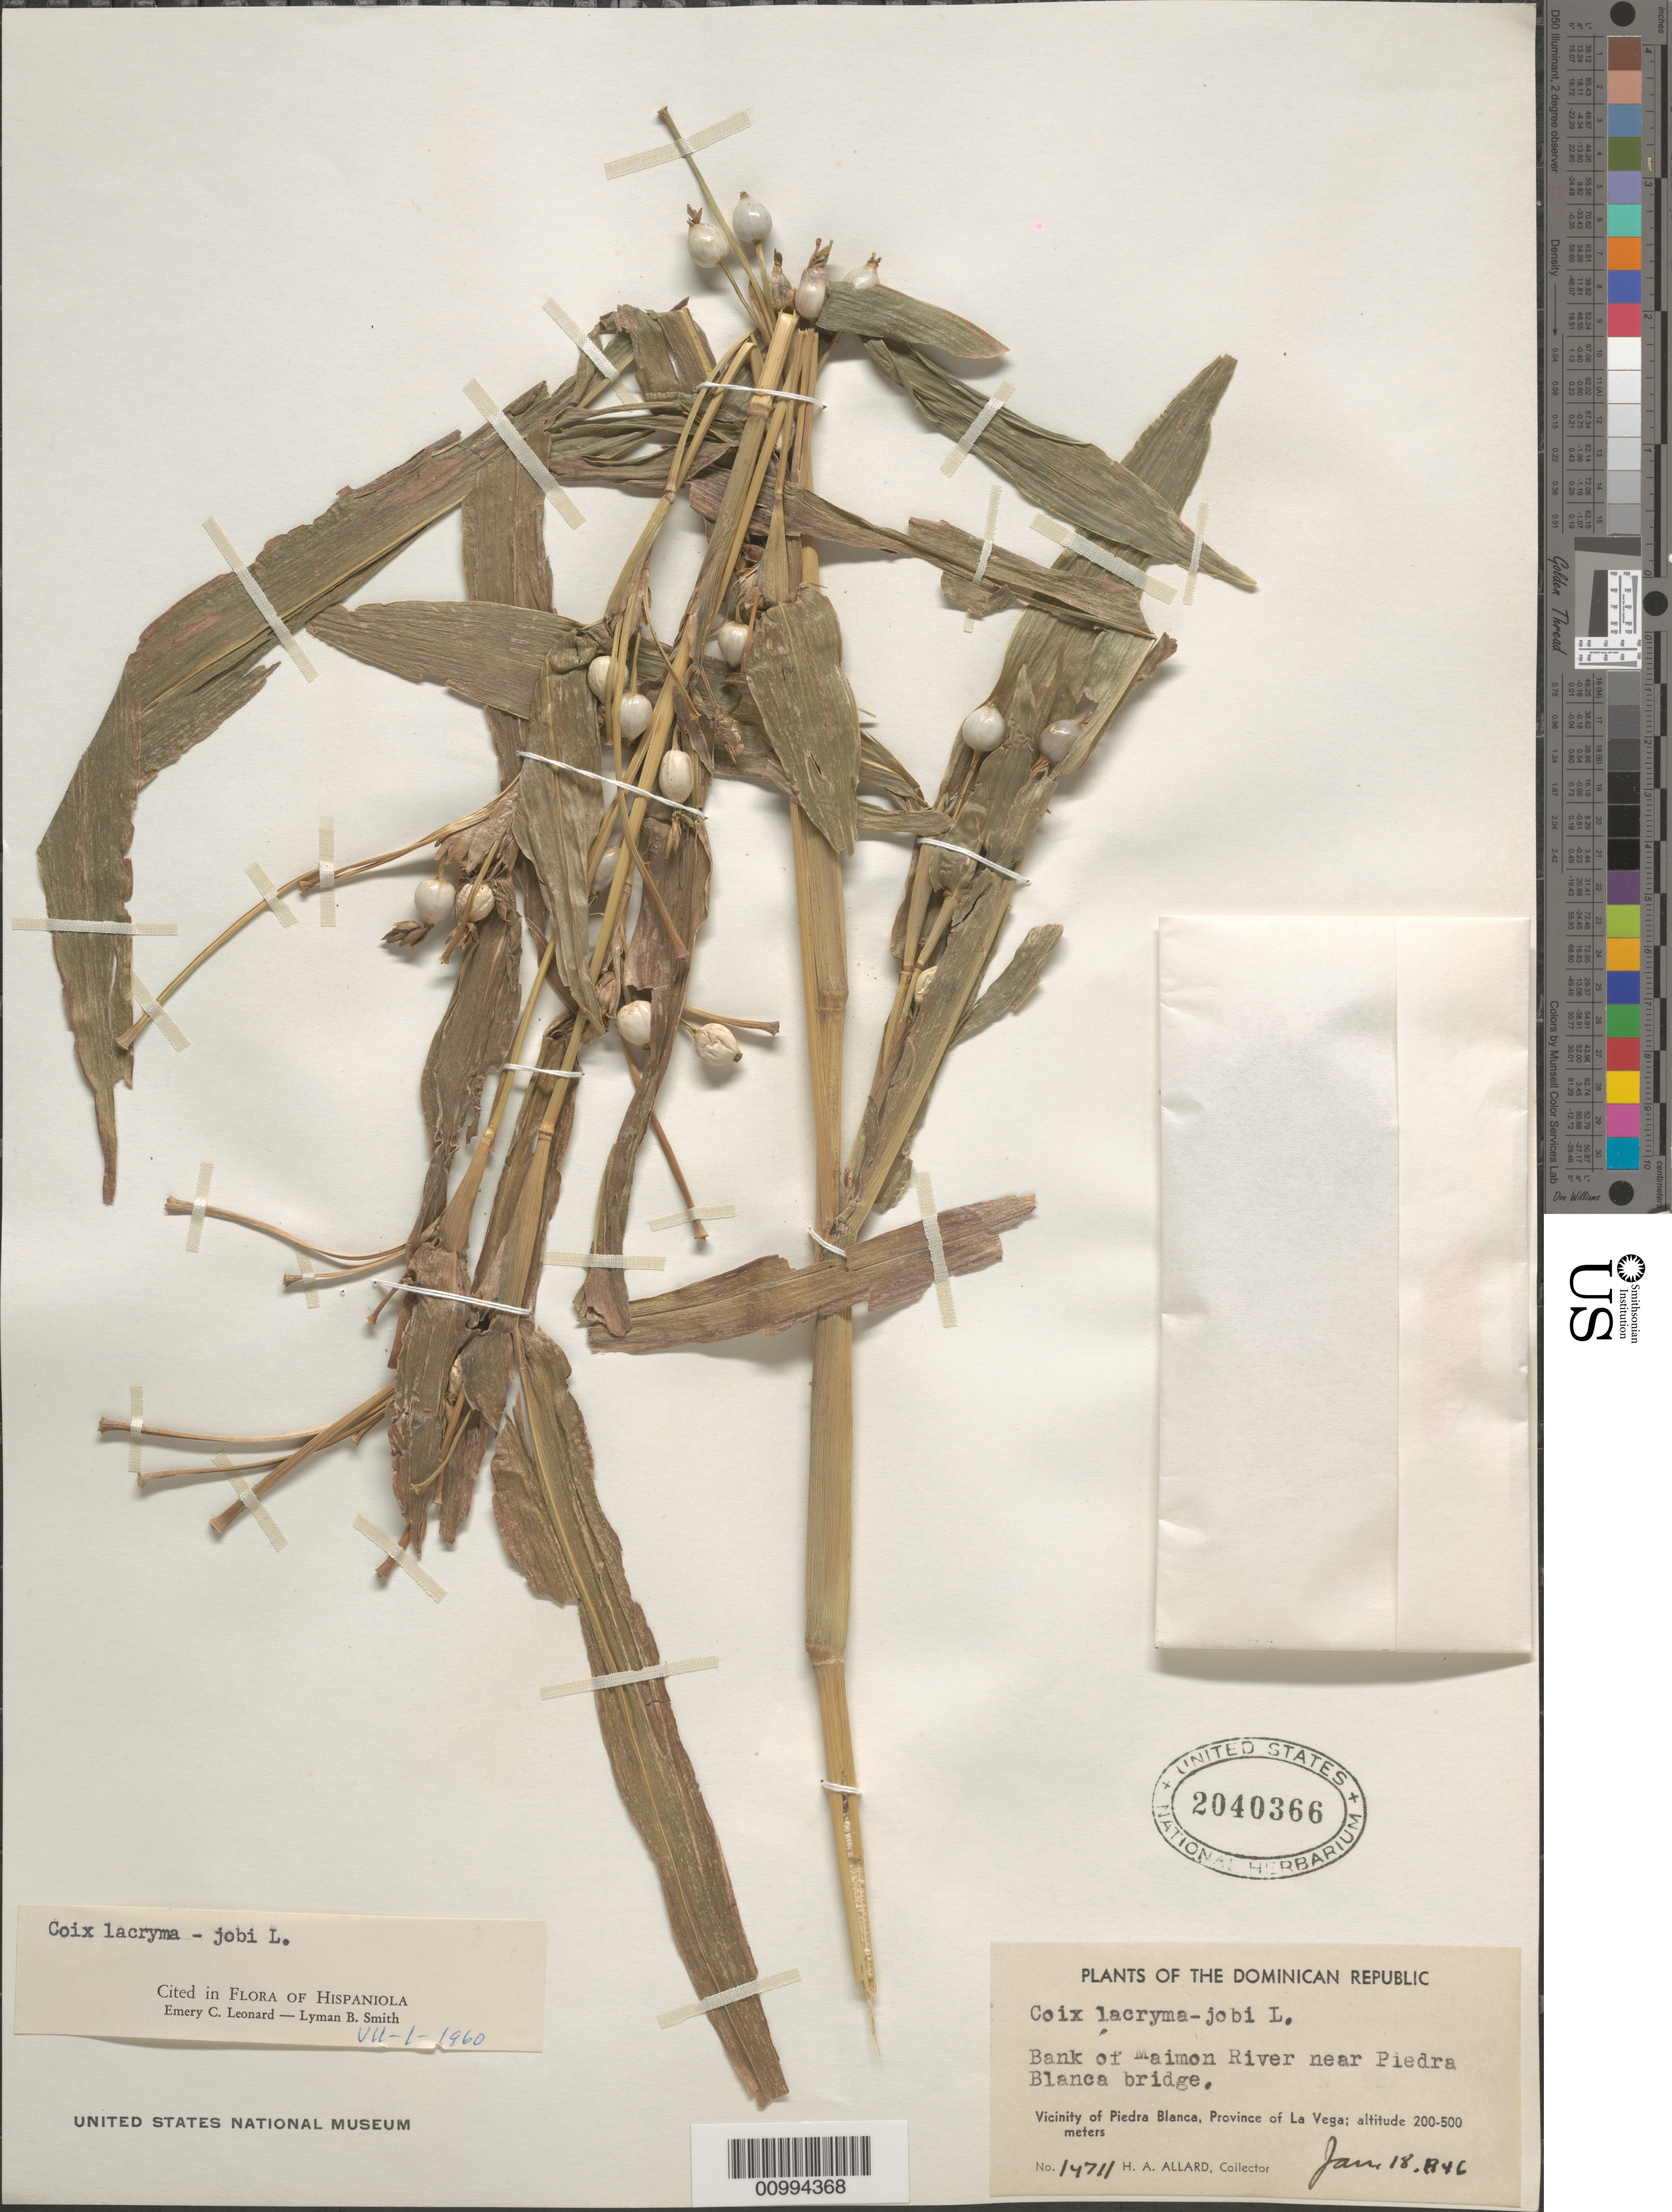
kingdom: Plantae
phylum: Tracheophyta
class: Liliopsida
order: Poales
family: Poaceae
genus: Coix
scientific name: Coix lacryma-jobi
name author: L.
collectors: H. A. Allard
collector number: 14711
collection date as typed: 18 Jan 1946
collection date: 1946-01-18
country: Dominican Republic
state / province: La Vega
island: Hispaniola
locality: Vicinity of Piedra Blanca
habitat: bank or river along bridge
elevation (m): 200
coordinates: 0 N, 0 E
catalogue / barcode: US 2040366